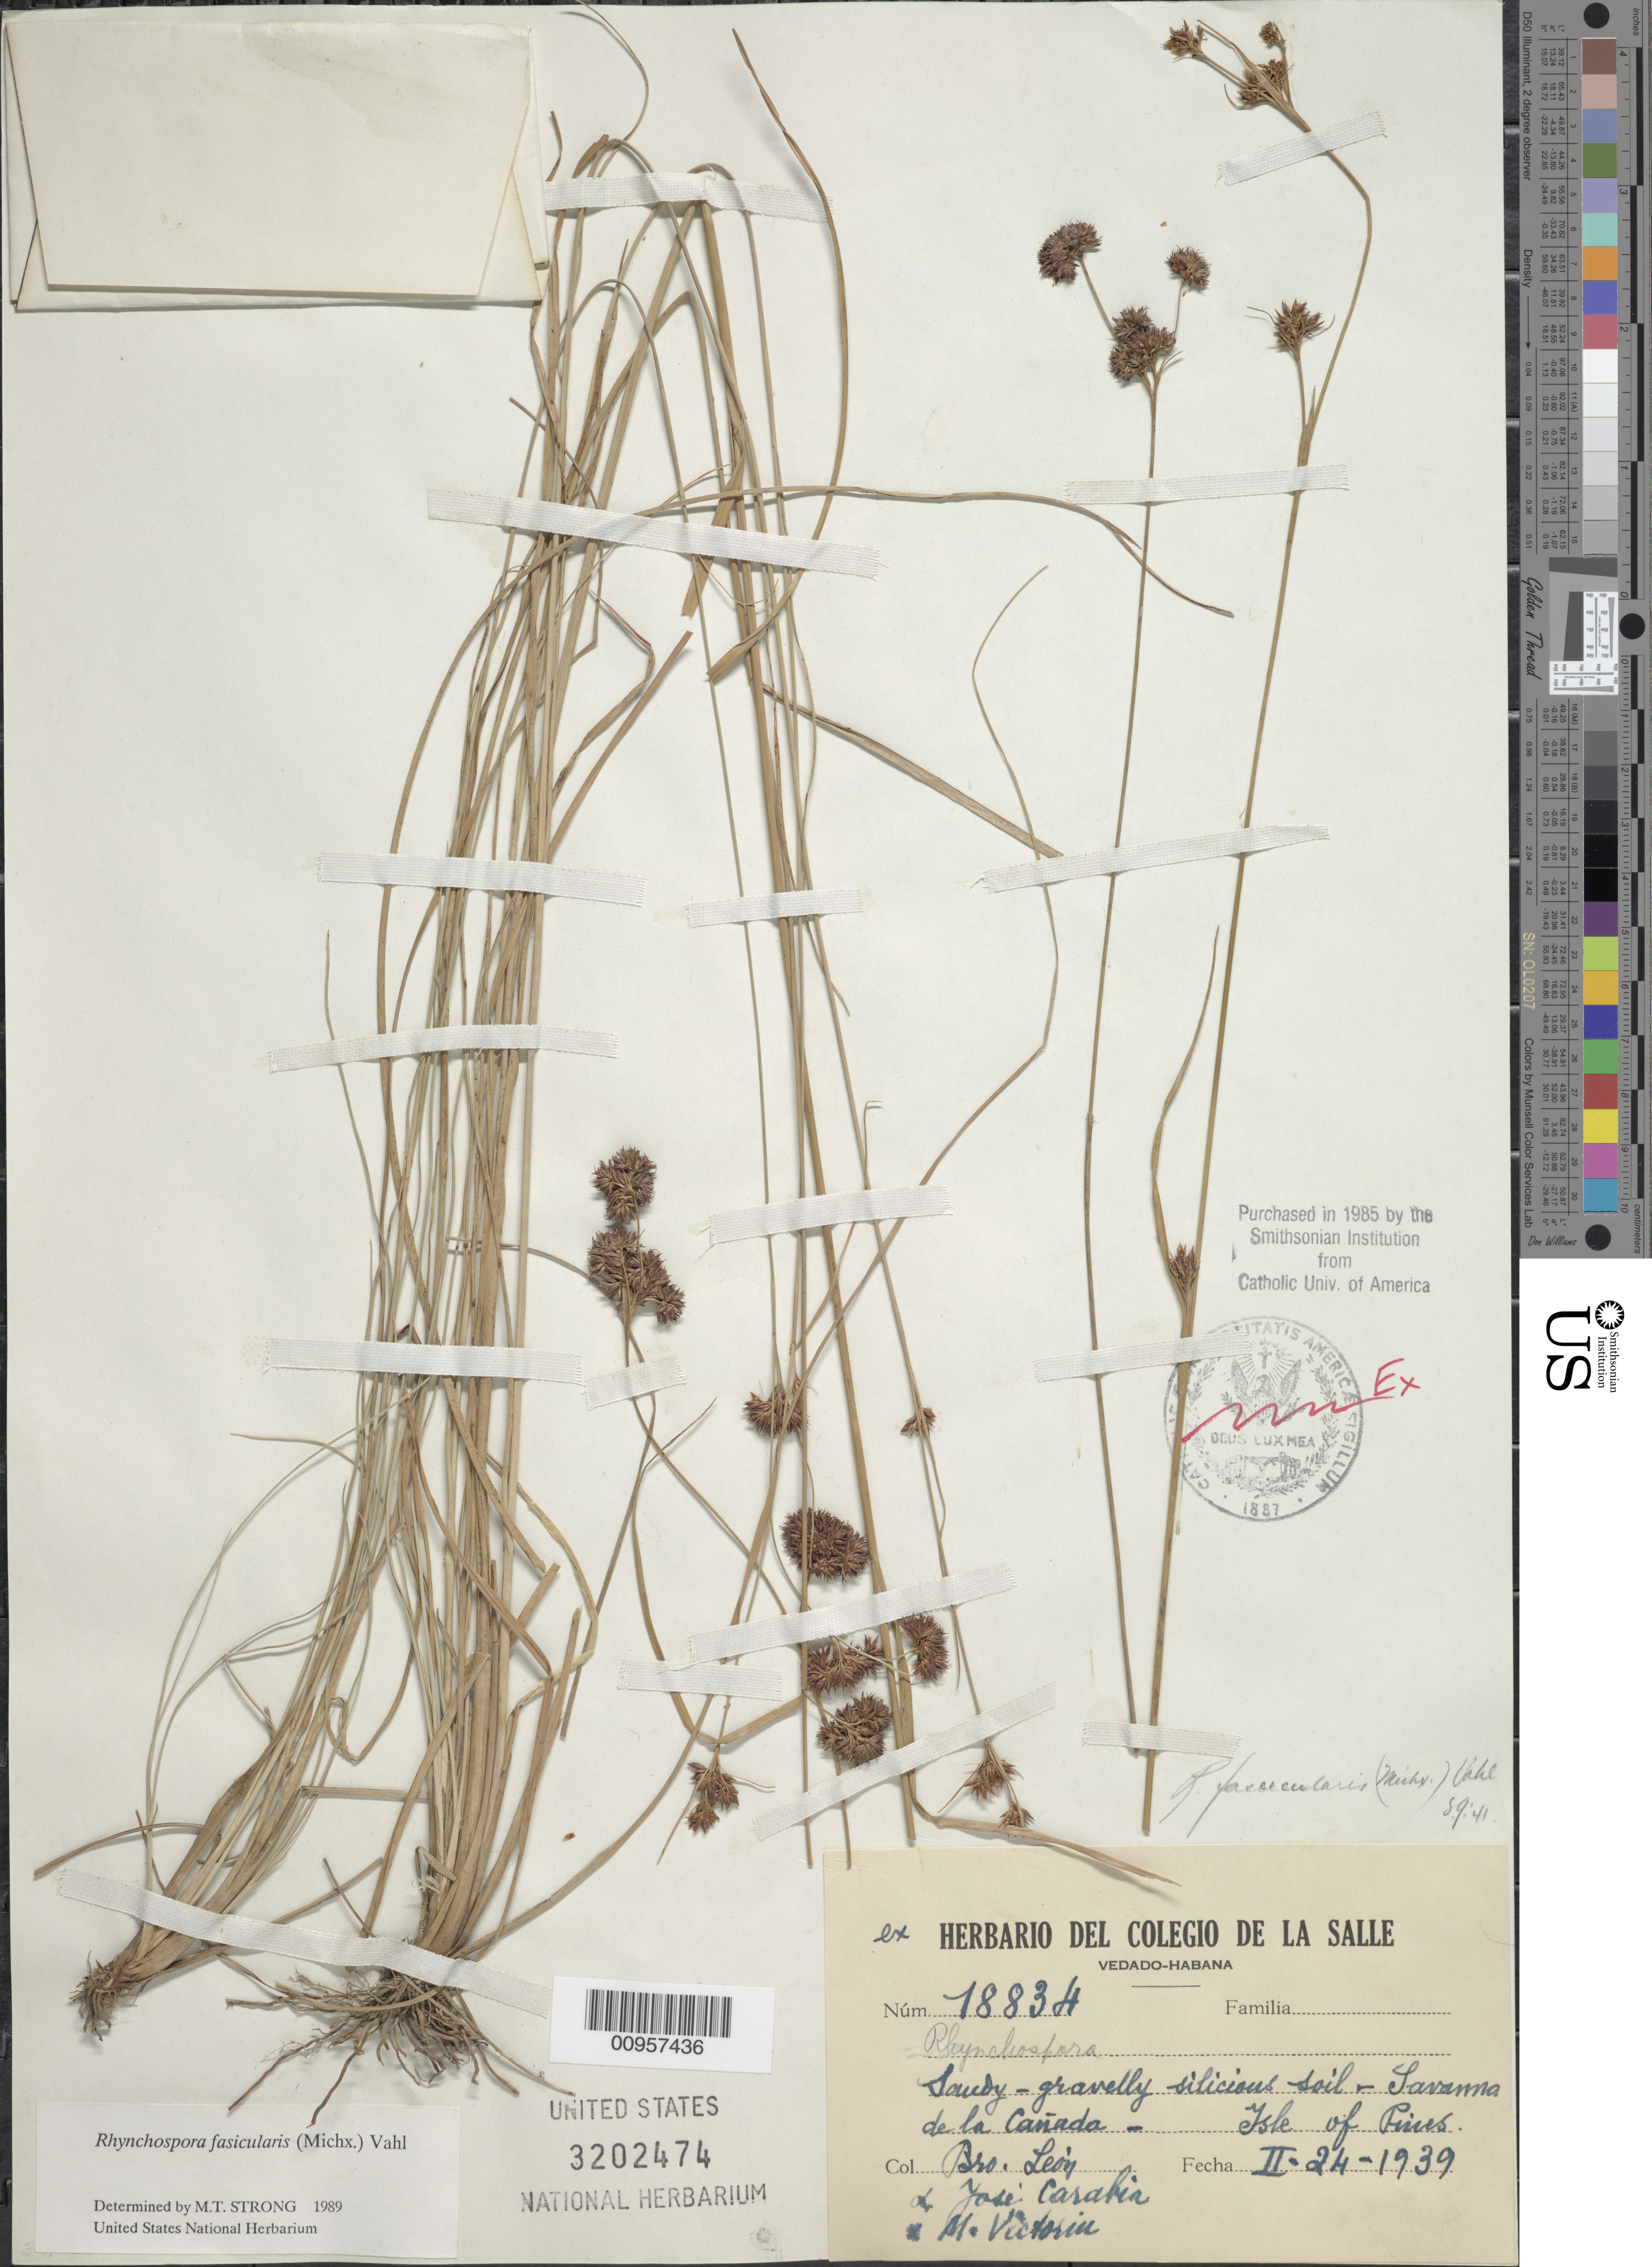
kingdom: Plantae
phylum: Tracheophyta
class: Liliopsida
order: Poales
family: Cyperaceae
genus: Rhynchospora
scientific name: Rhynchospora fascicularis subsp. fascicularis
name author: (Michx.) Vahl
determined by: Strong, M. T., (US), Smithsonian Institution - National Museum of Natural History (UNITED STATES)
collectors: Bro. León, J. Carabia & F. Victorin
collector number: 18834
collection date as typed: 24 Feb 1939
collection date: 1939-02-24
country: Cuba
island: Isla de la Juventud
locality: Savanna de la Cañada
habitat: Sandy gravelly silicious soil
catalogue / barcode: US 3202474